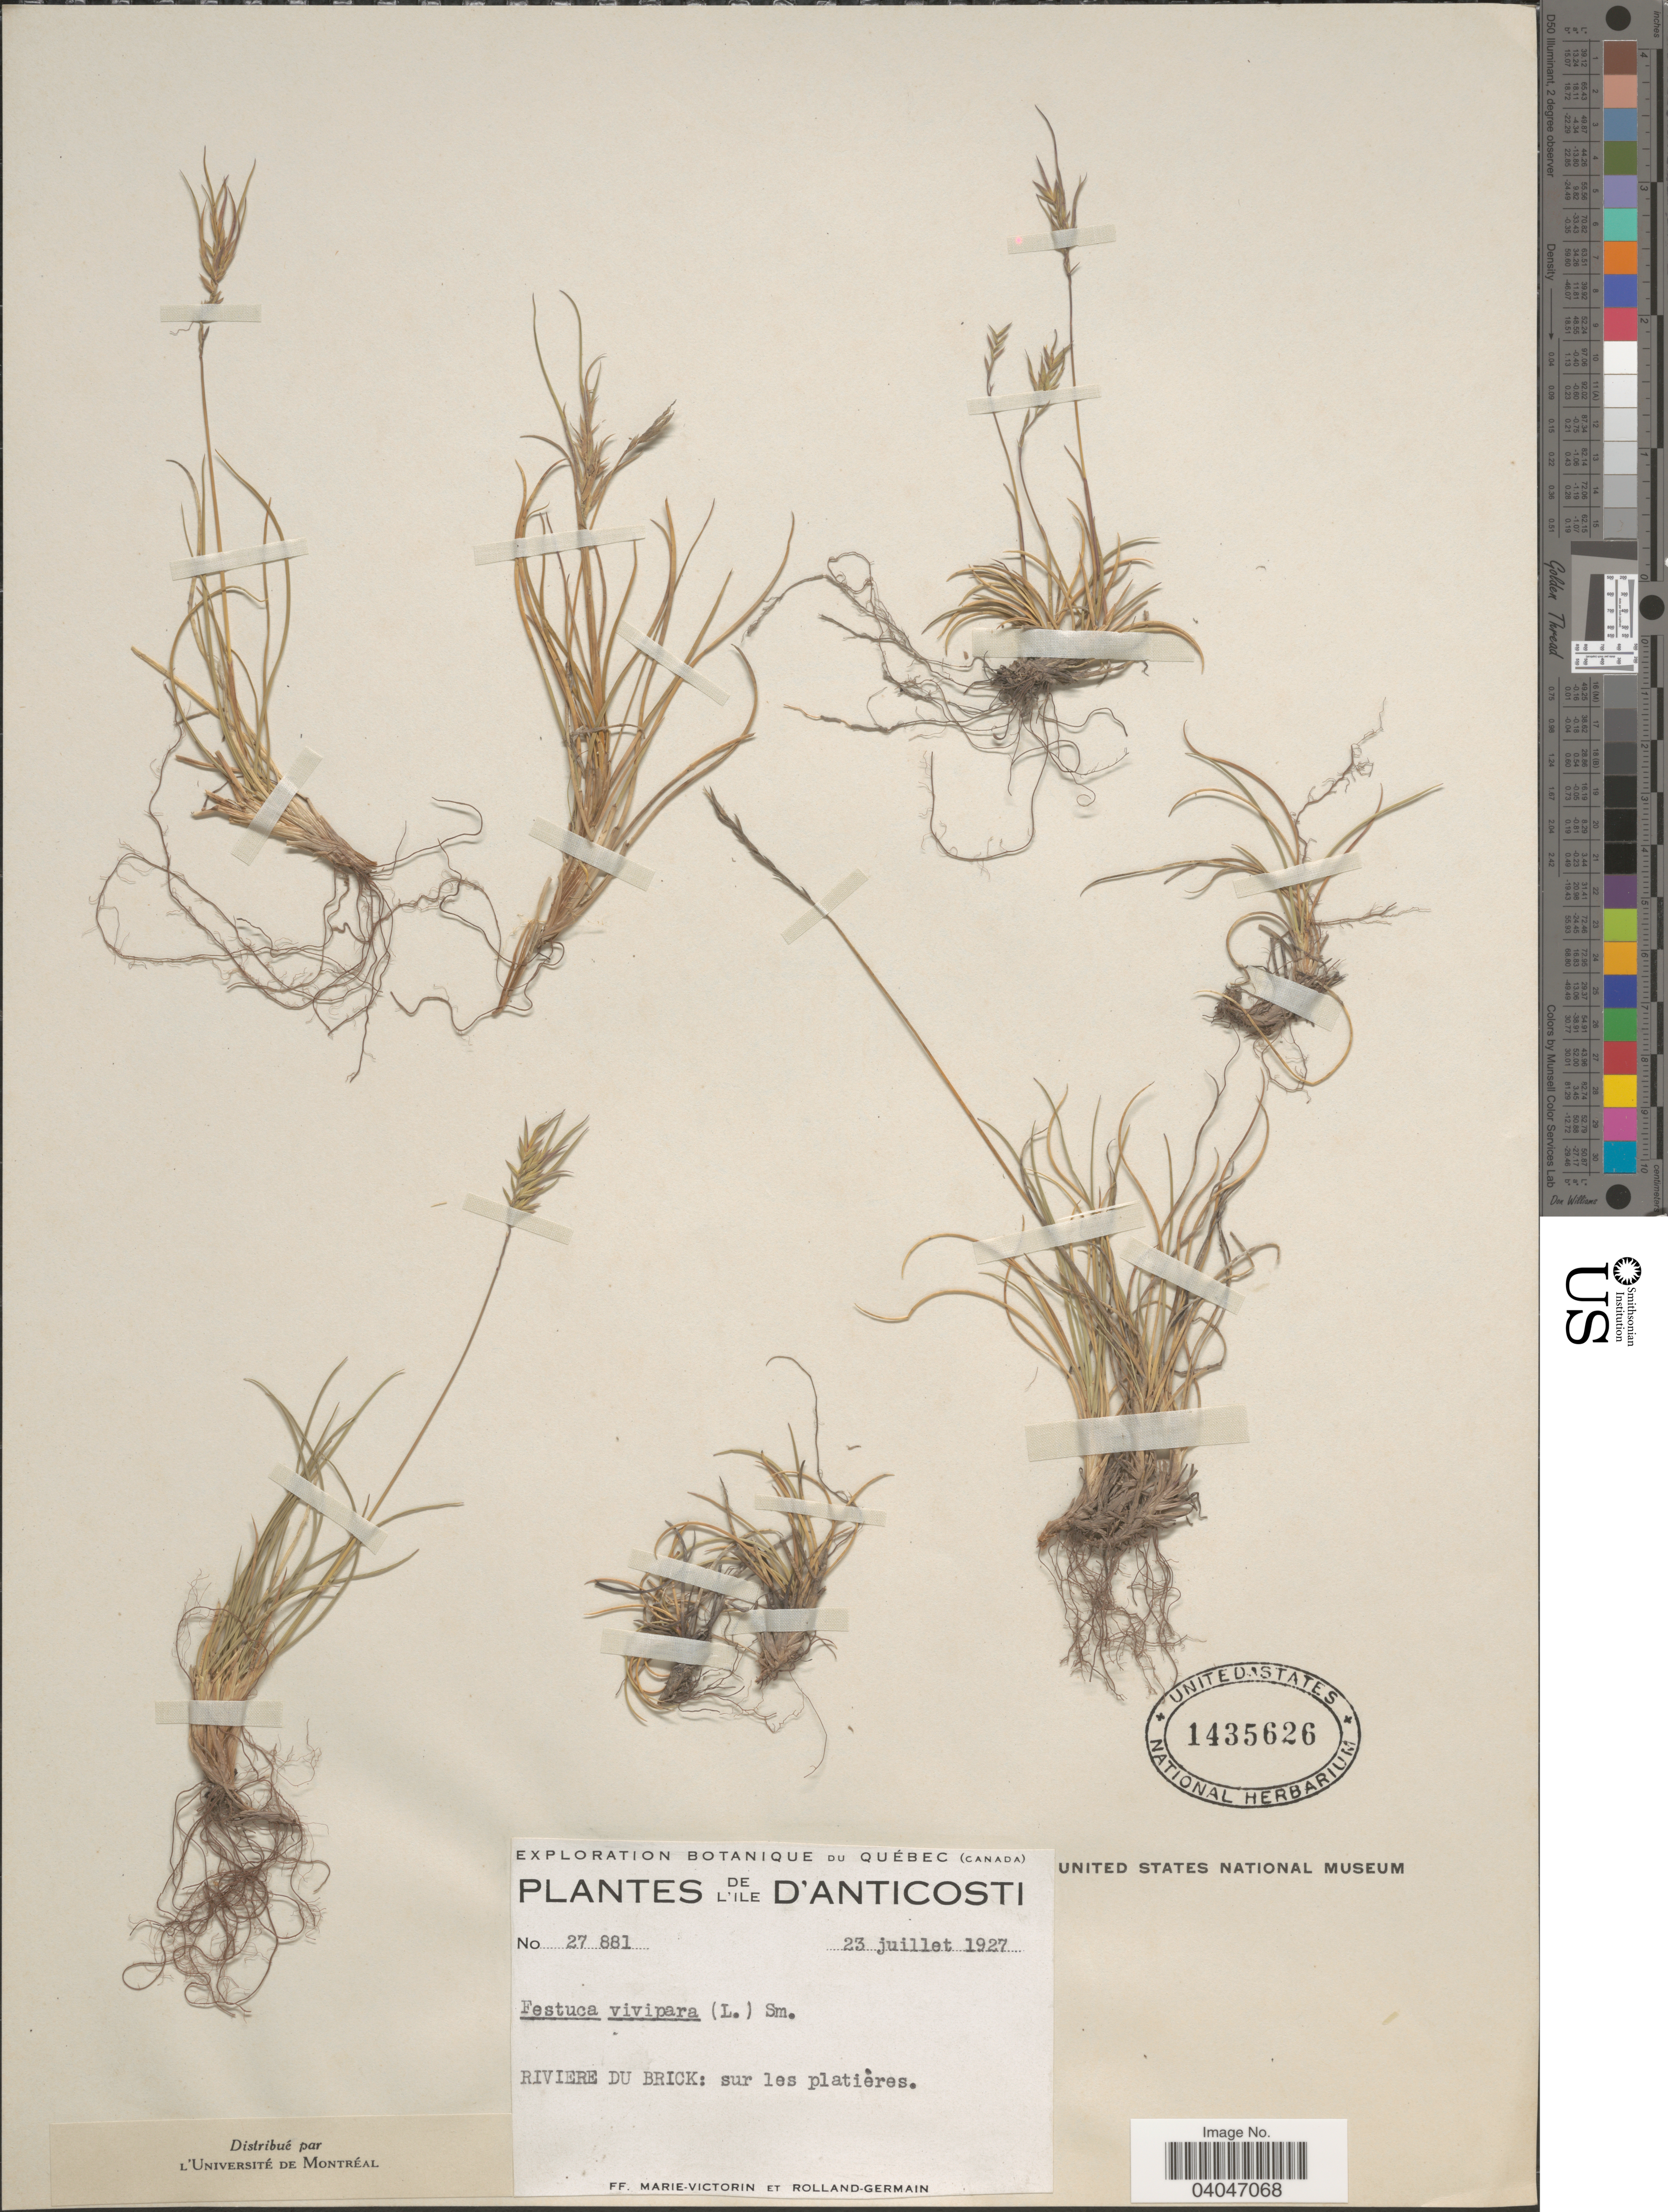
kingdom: Plantae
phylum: Tracheophyta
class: Liliopsida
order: Poales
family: Poaceae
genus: Festuca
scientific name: Festuca vivipara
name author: (L.) Sm.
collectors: F. Marie-Victorin & Rolland-Germain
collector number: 27881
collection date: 1927-07-23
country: Canada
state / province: Quebec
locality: L'ile D'Anticosti. Rivierre Du Brick: sur les platières.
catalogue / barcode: US 1435626